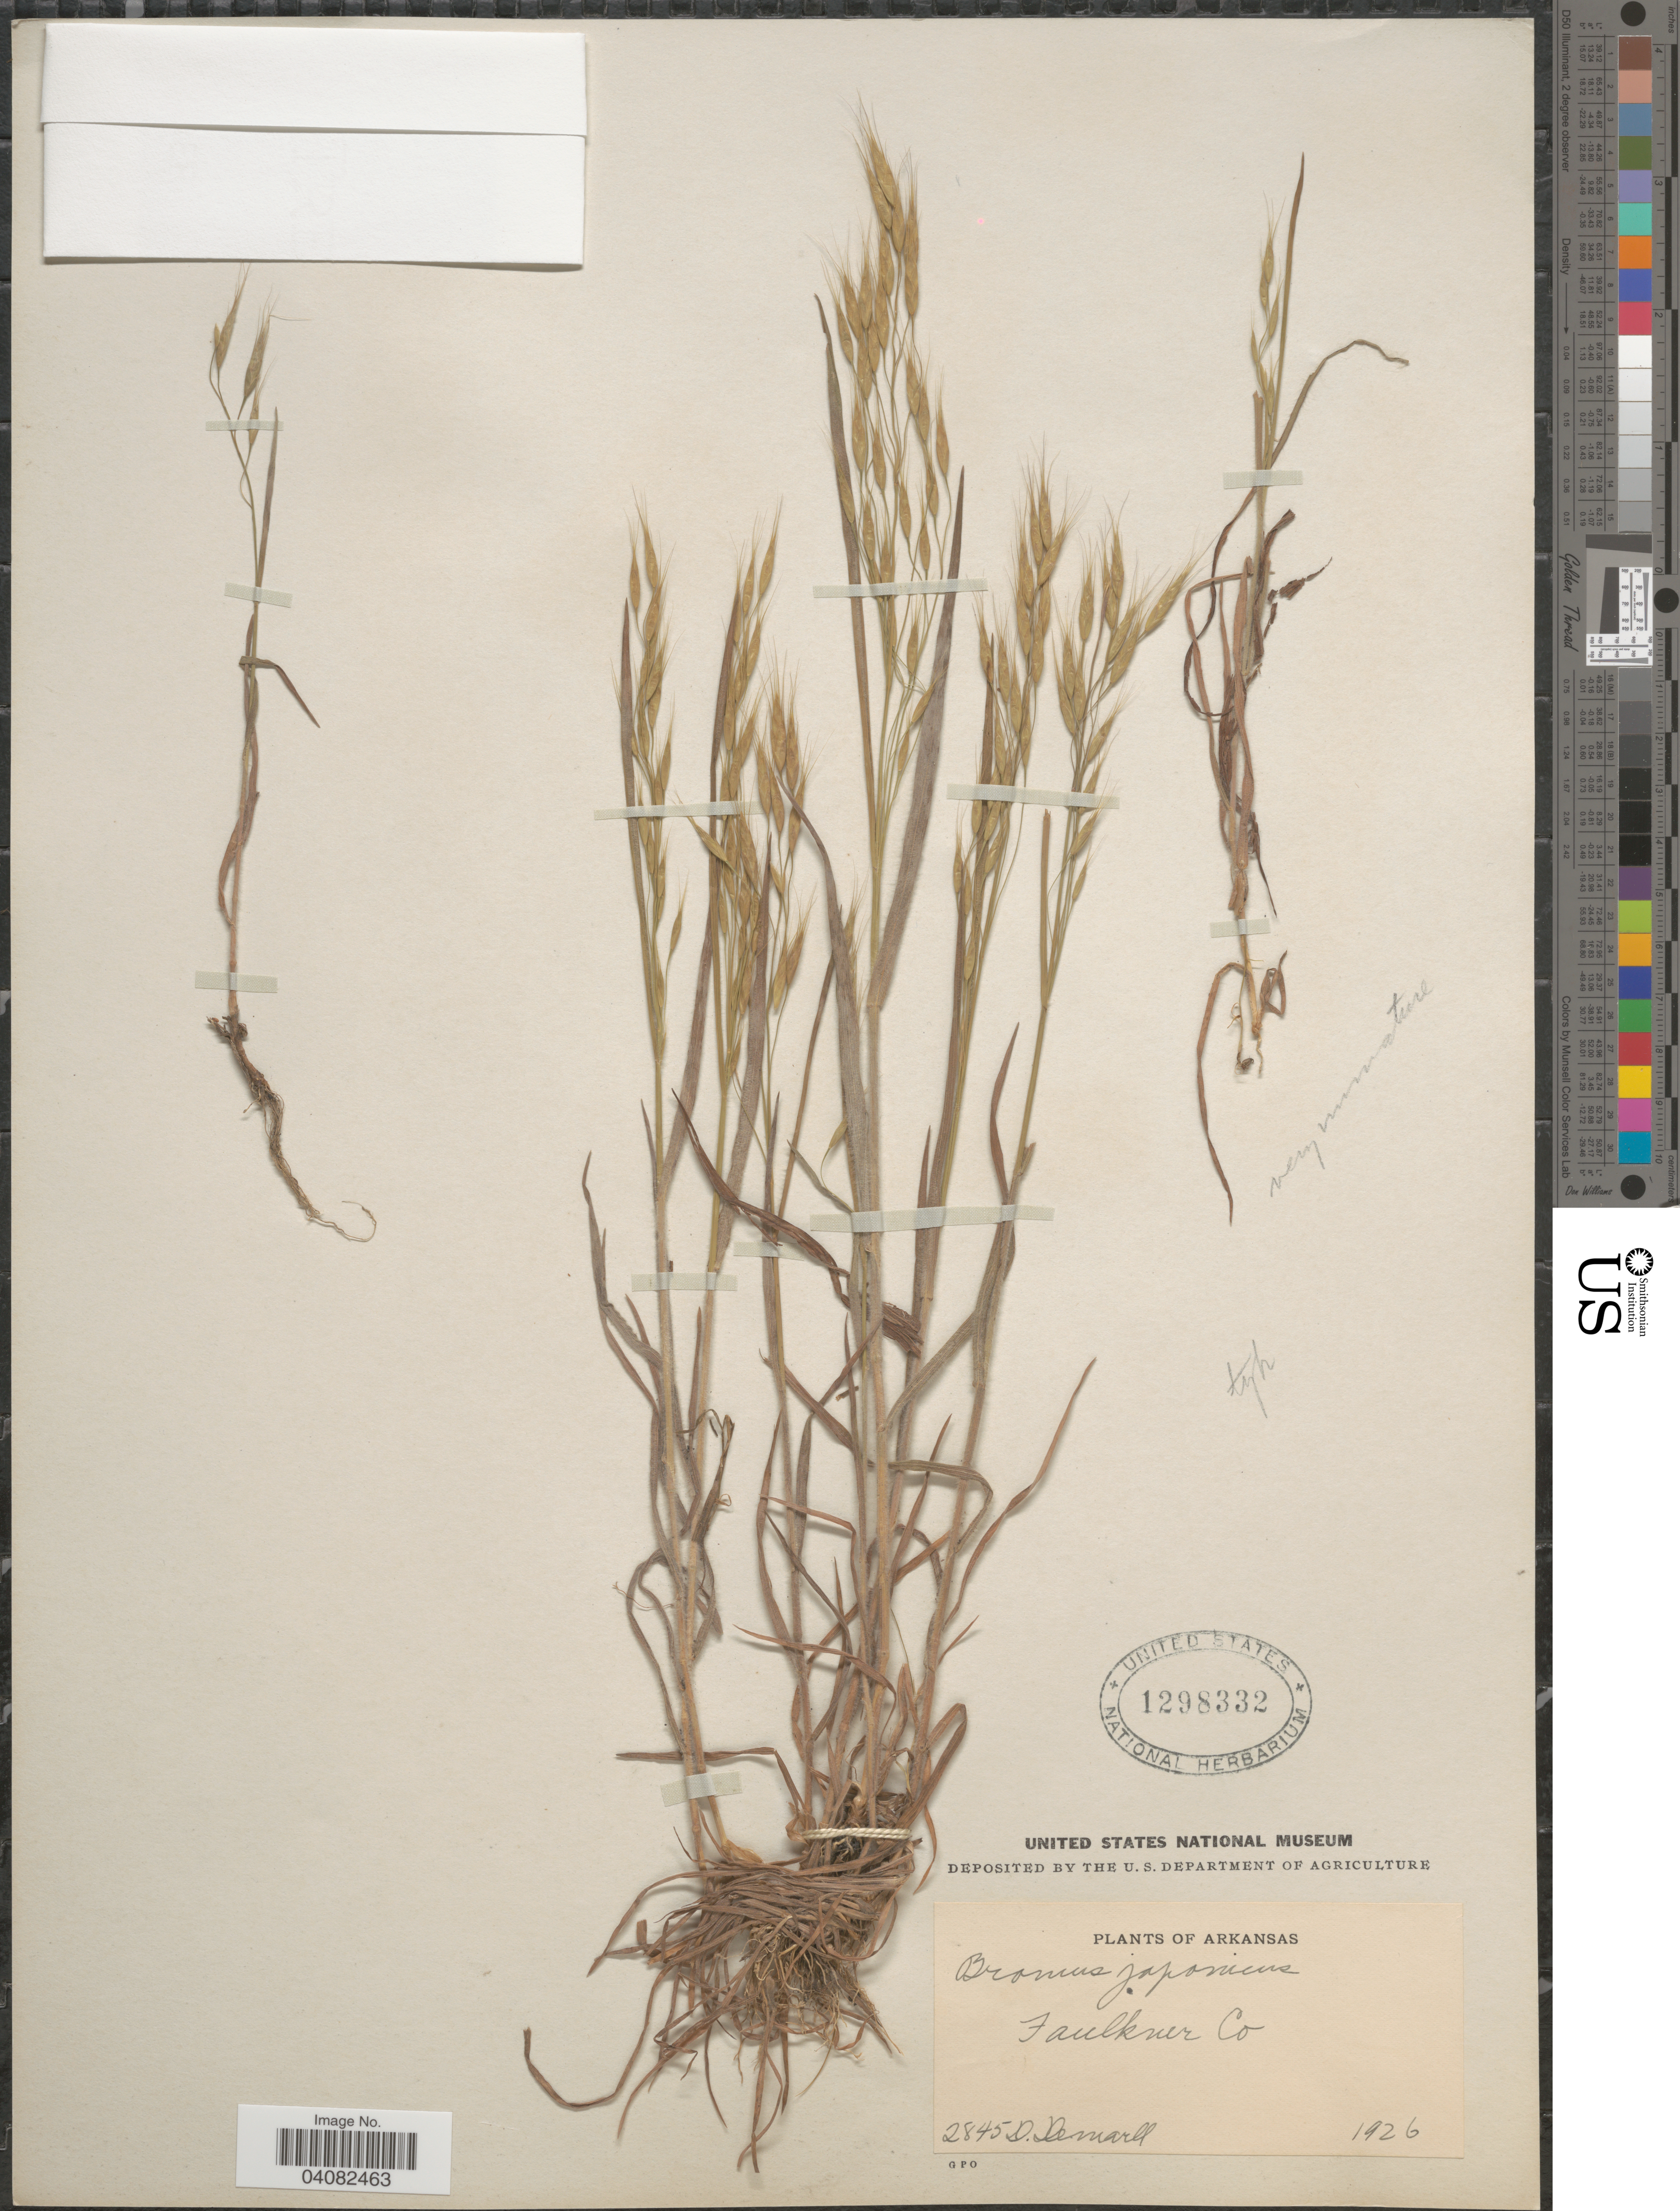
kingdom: Plantae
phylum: Tracheophyta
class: Liliopsida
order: Poales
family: Poaceae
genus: Bromus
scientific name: Bromus japonicus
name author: Houtt.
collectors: D. Demares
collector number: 2845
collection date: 1926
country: United States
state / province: Arkansas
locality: Faulkner Co.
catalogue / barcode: US 1298332